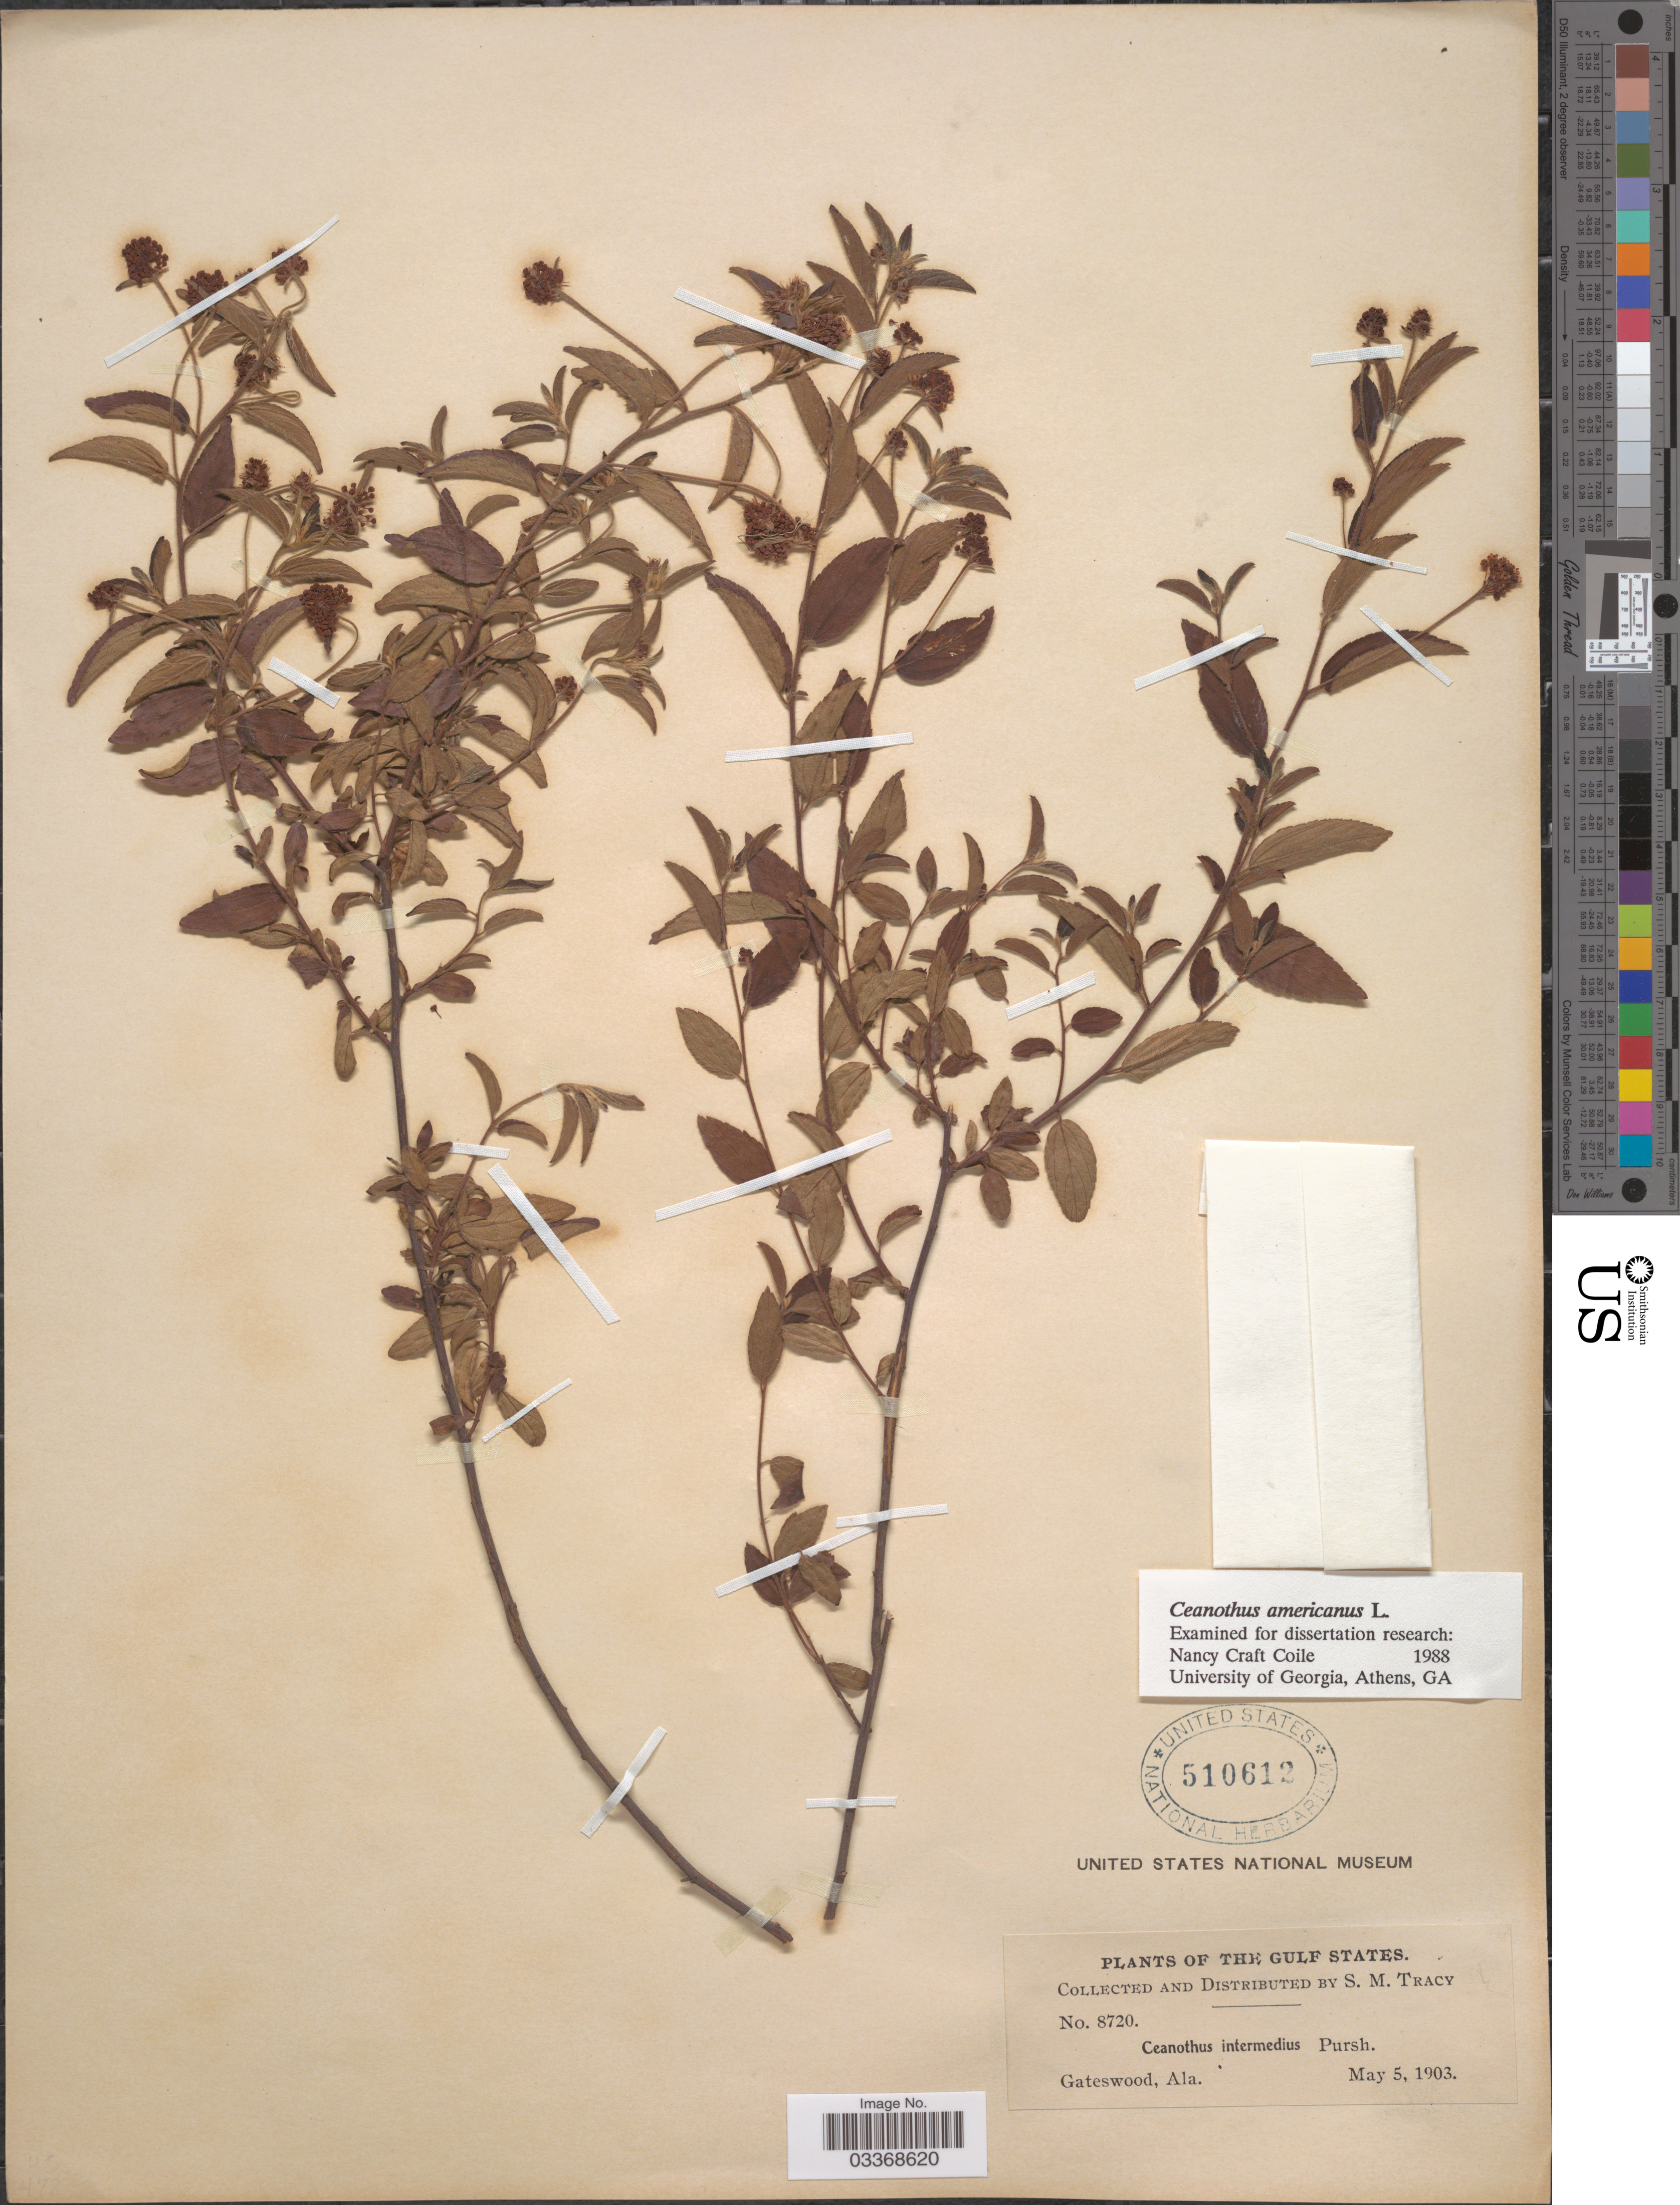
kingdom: Plantae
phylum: Tracheophyta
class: Magnoliopsida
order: Rosales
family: Rhamnaceae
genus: Ceanothus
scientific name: Ceanothus americanus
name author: L.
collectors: S. M. Tracy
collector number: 8720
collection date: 1903-05-05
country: United States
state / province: Alabama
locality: The Gulf States. Gateswood.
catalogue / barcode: US 510612